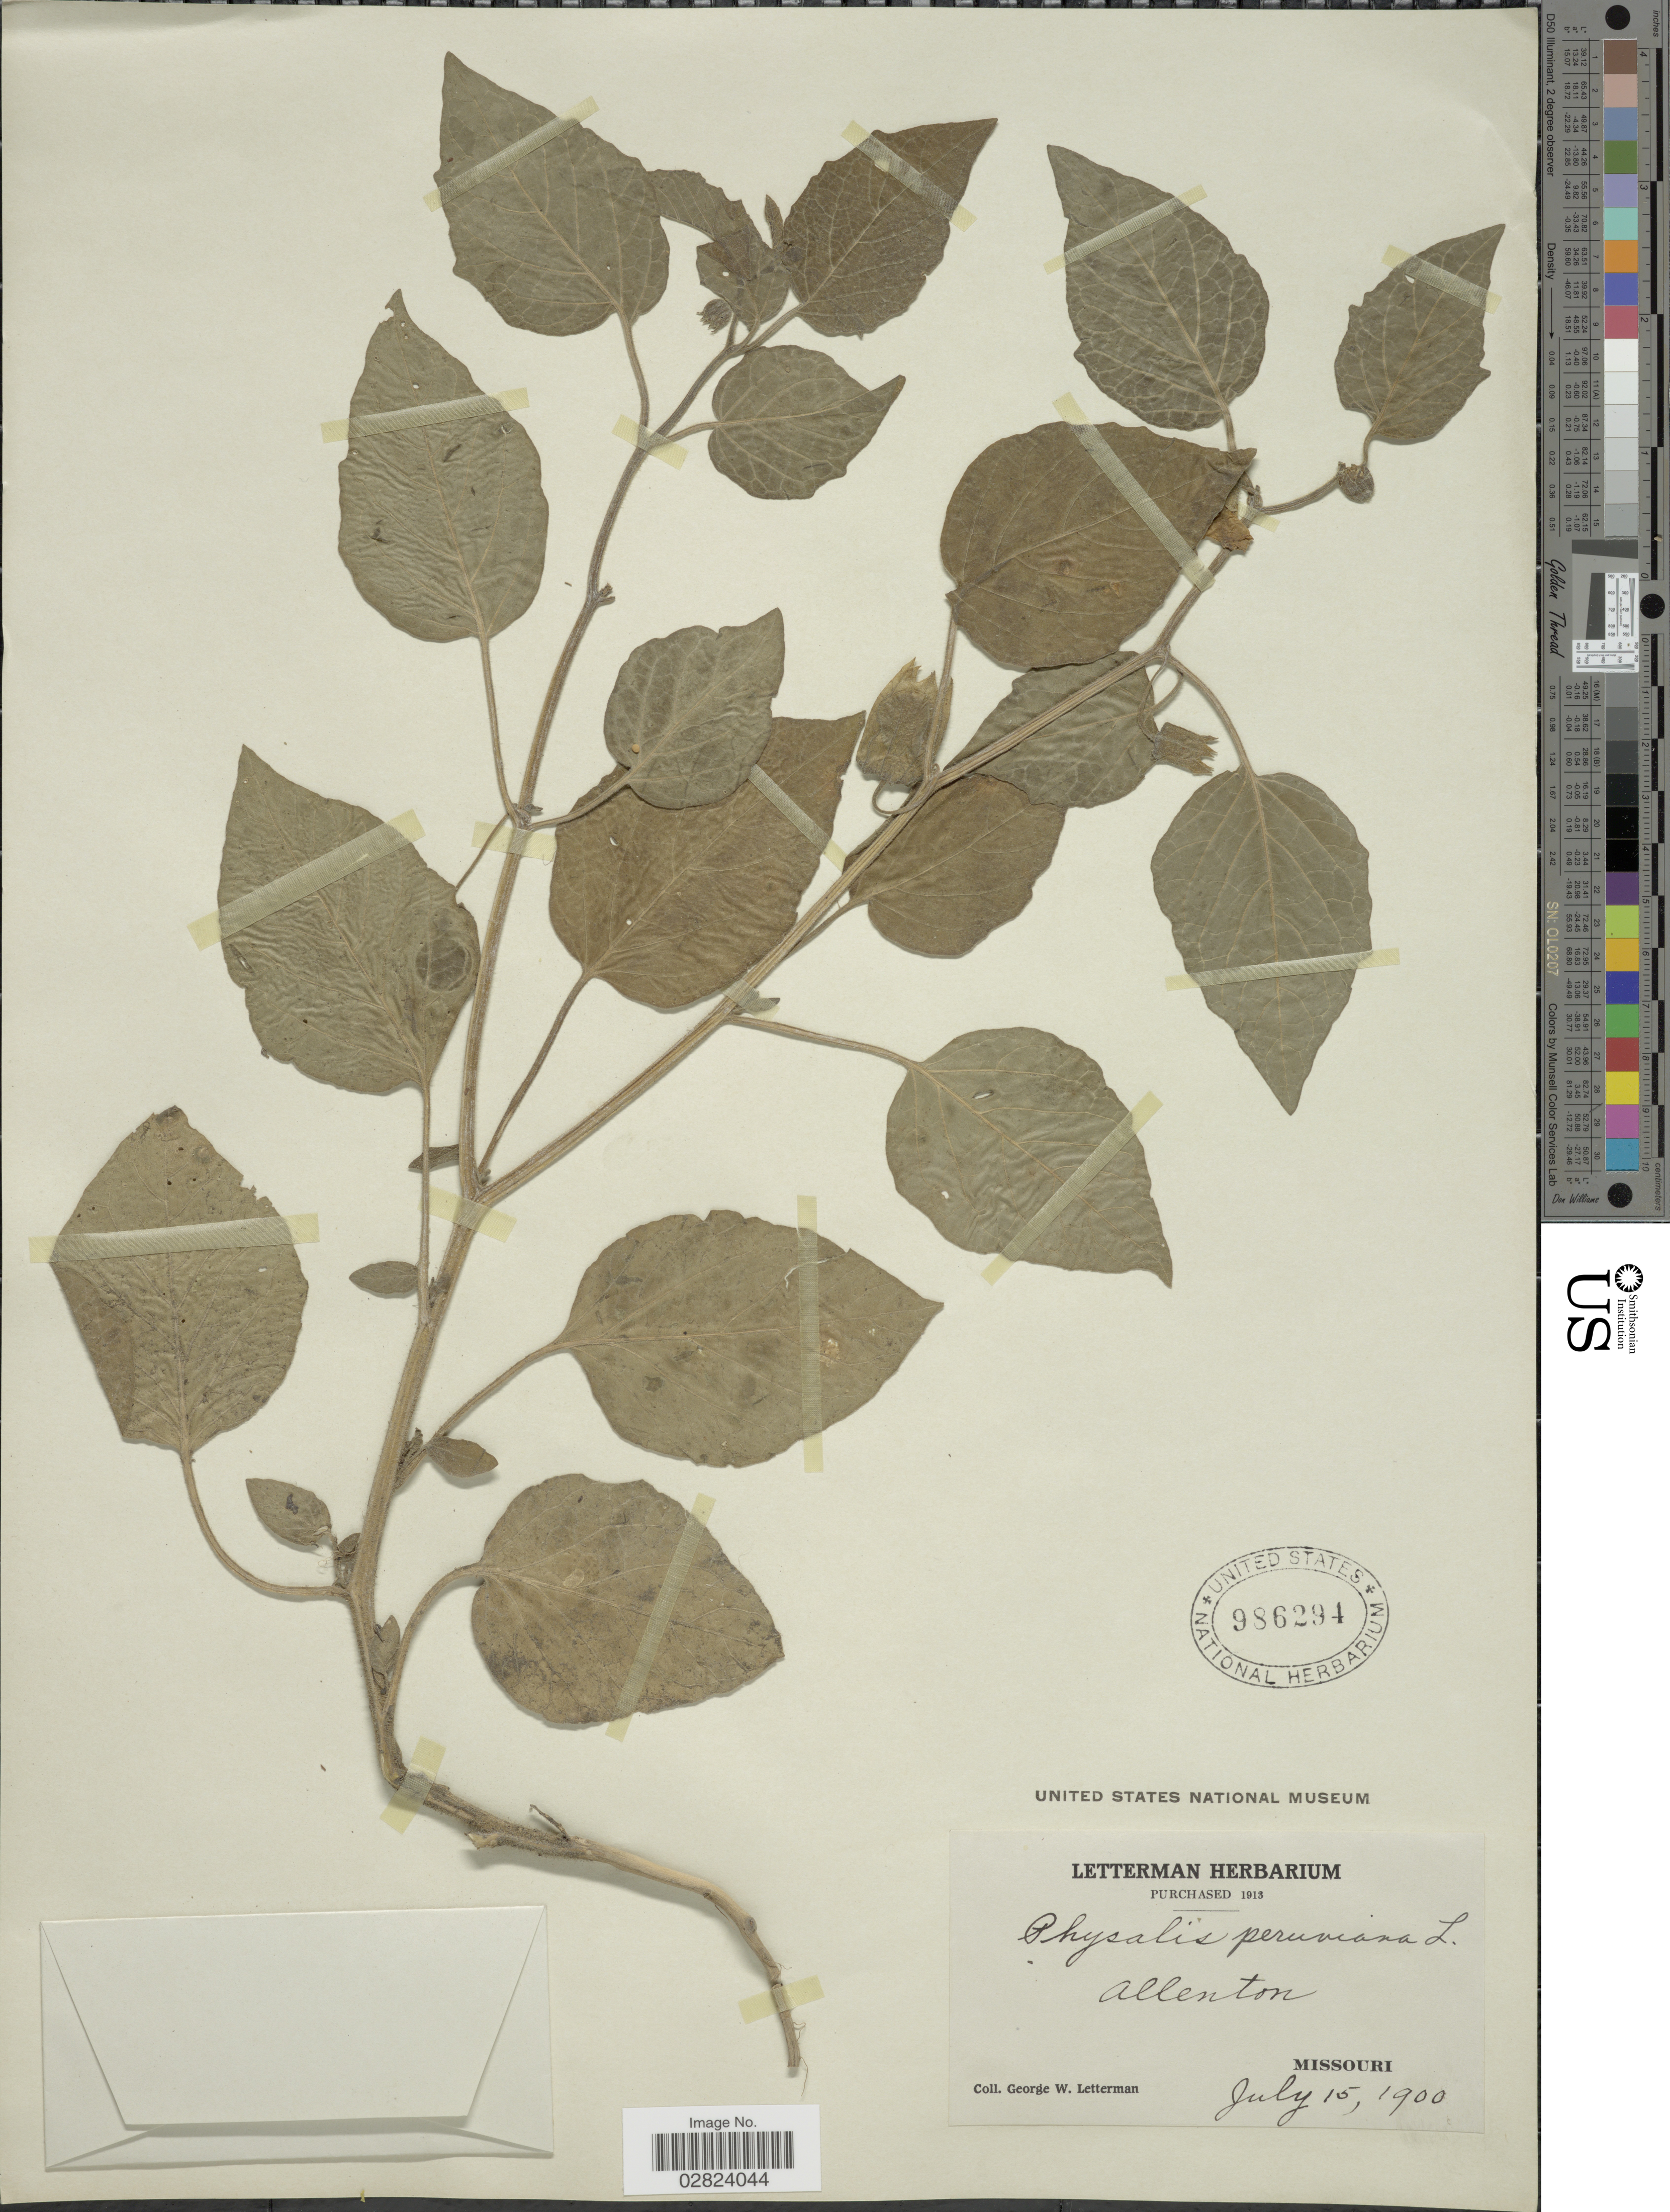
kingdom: Plantae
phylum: Tracheophyta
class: Magnoliopsida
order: Solanales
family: Solanaceae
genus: Physalis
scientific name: Physalis peruviana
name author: L.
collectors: G. W. Letterman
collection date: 1900-07-15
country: United States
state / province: Missouri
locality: Allenton.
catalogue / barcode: US 986294